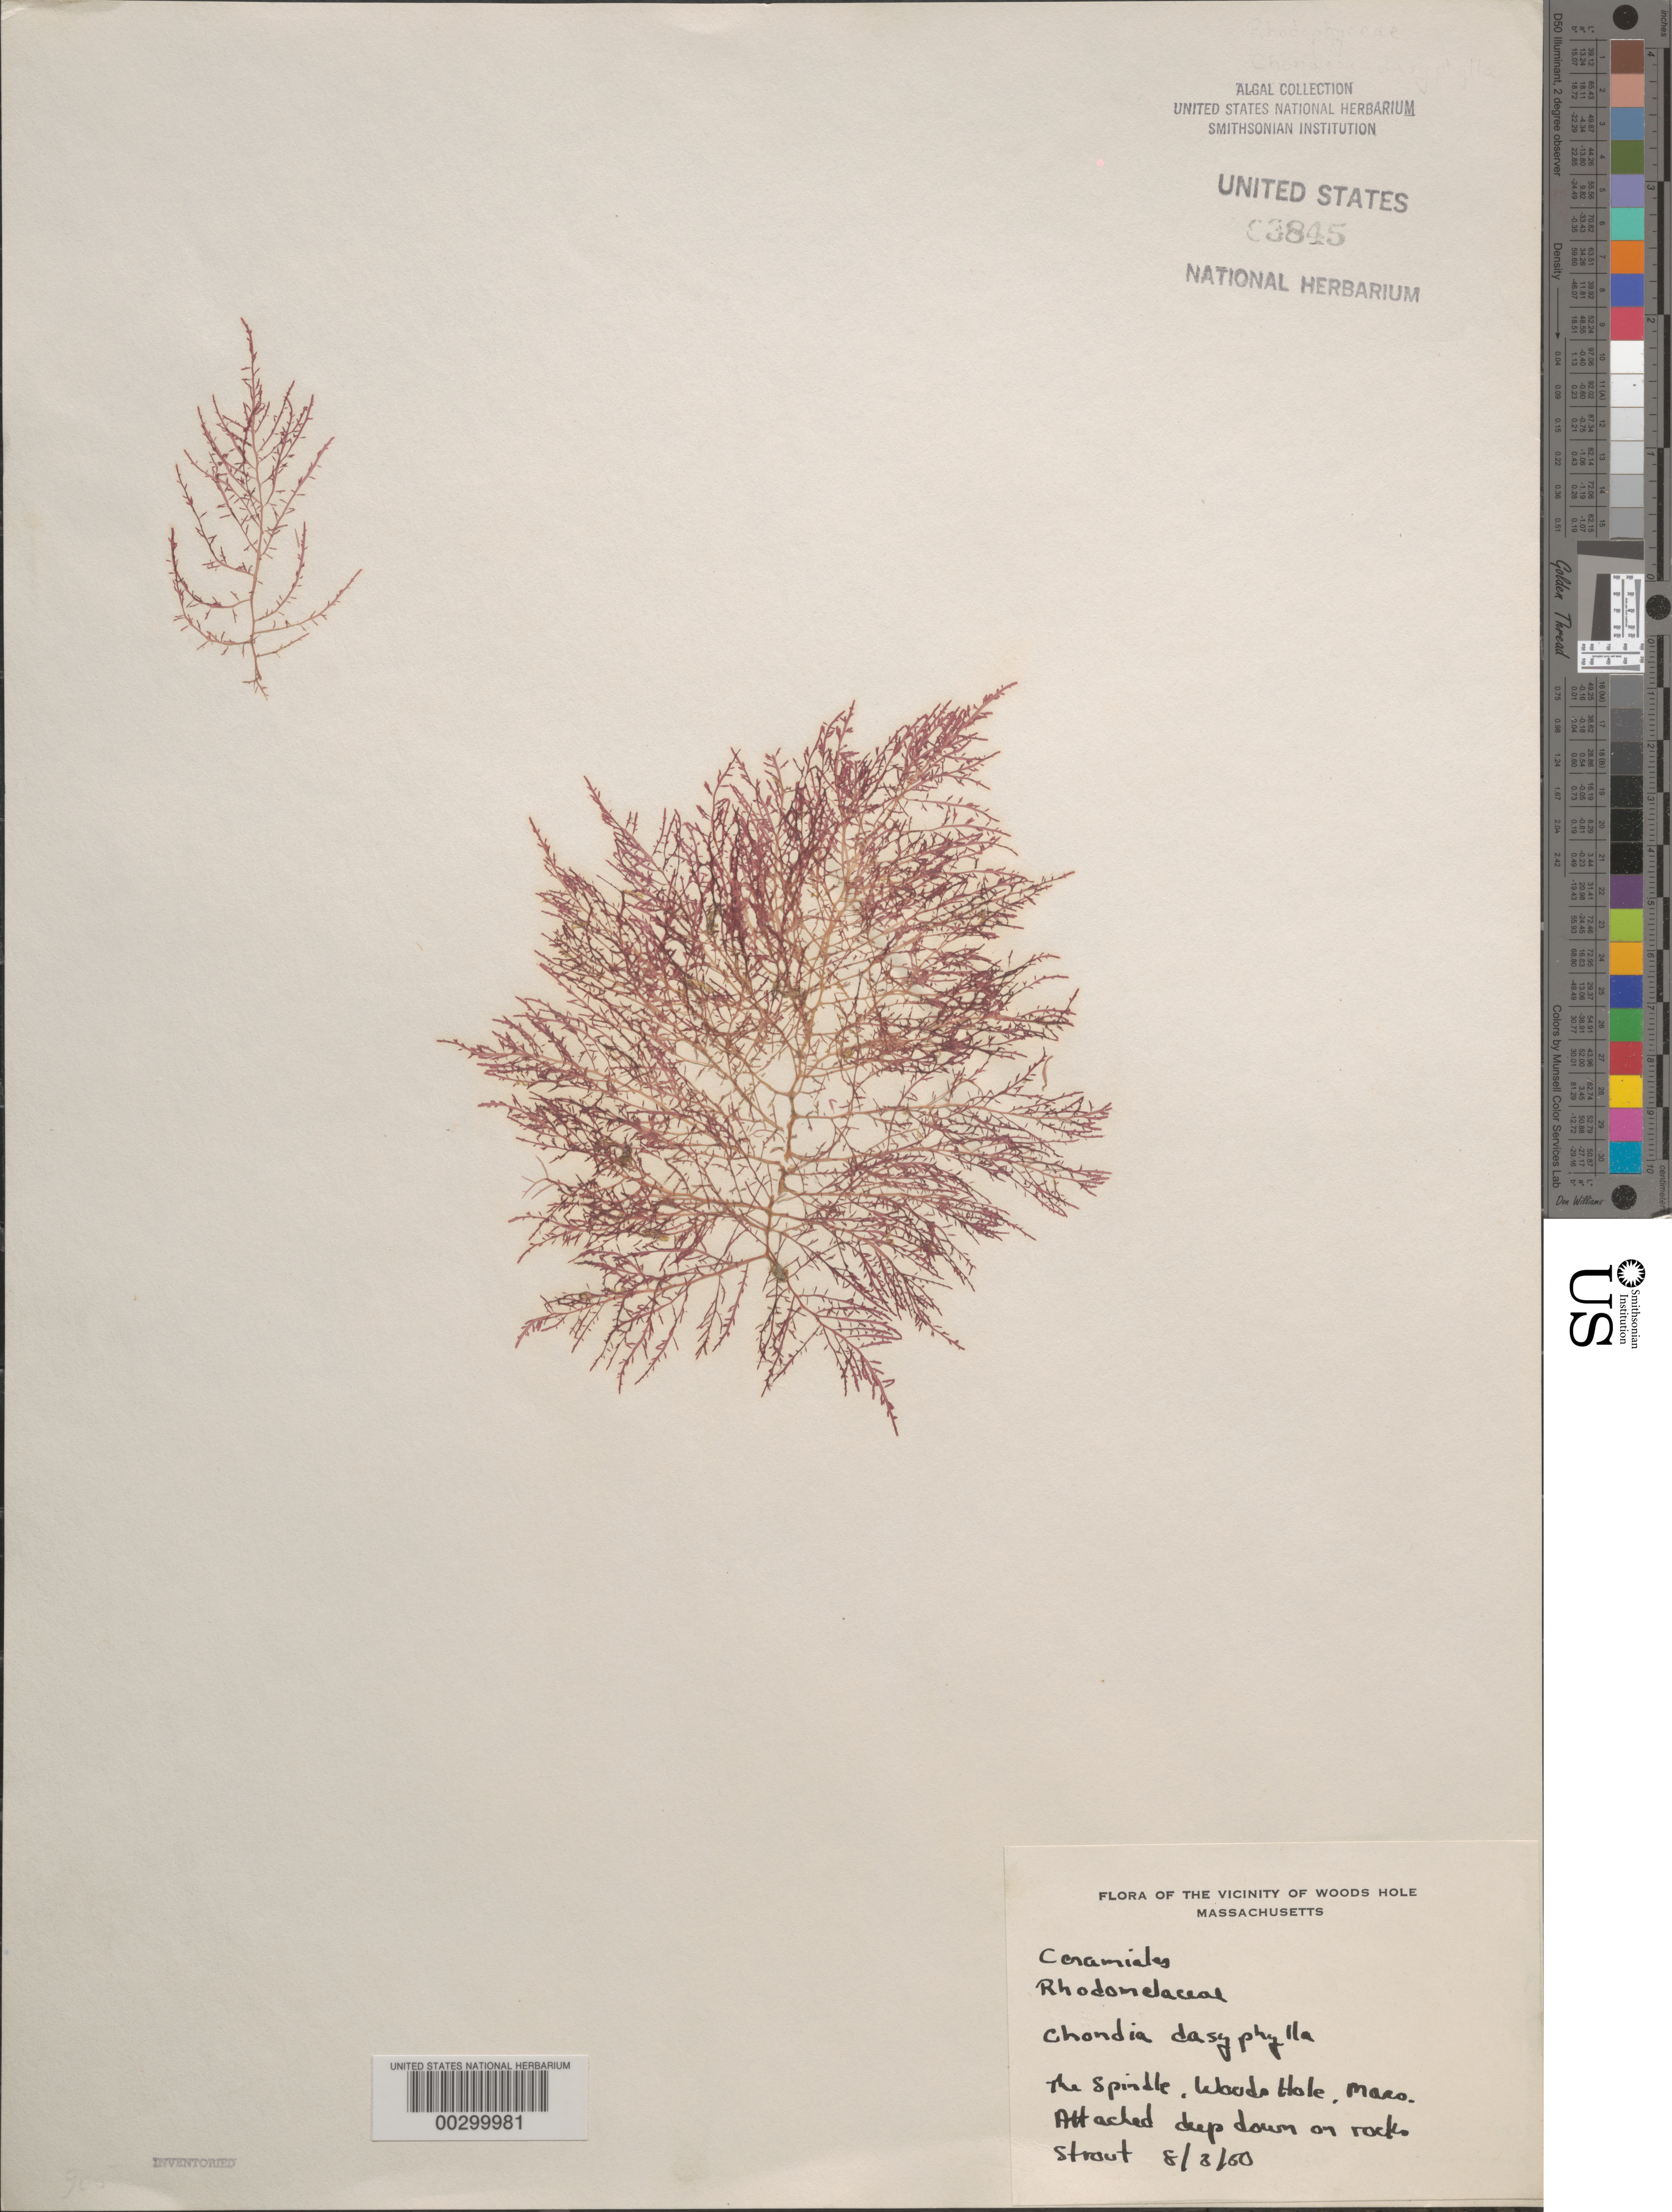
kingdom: Plantae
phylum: Rhodophyta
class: Florideophyceae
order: Ceramiales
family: Rhodomelaceae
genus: Chondria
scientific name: Chondria dasyphylla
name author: (Woodw.) C. Agardh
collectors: P. Strout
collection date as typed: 03 Aug 1950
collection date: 1950-08-03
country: United States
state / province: Massachusetts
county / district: Barnstable County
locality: Woods Hole, The Spindle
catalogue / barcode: US 3845